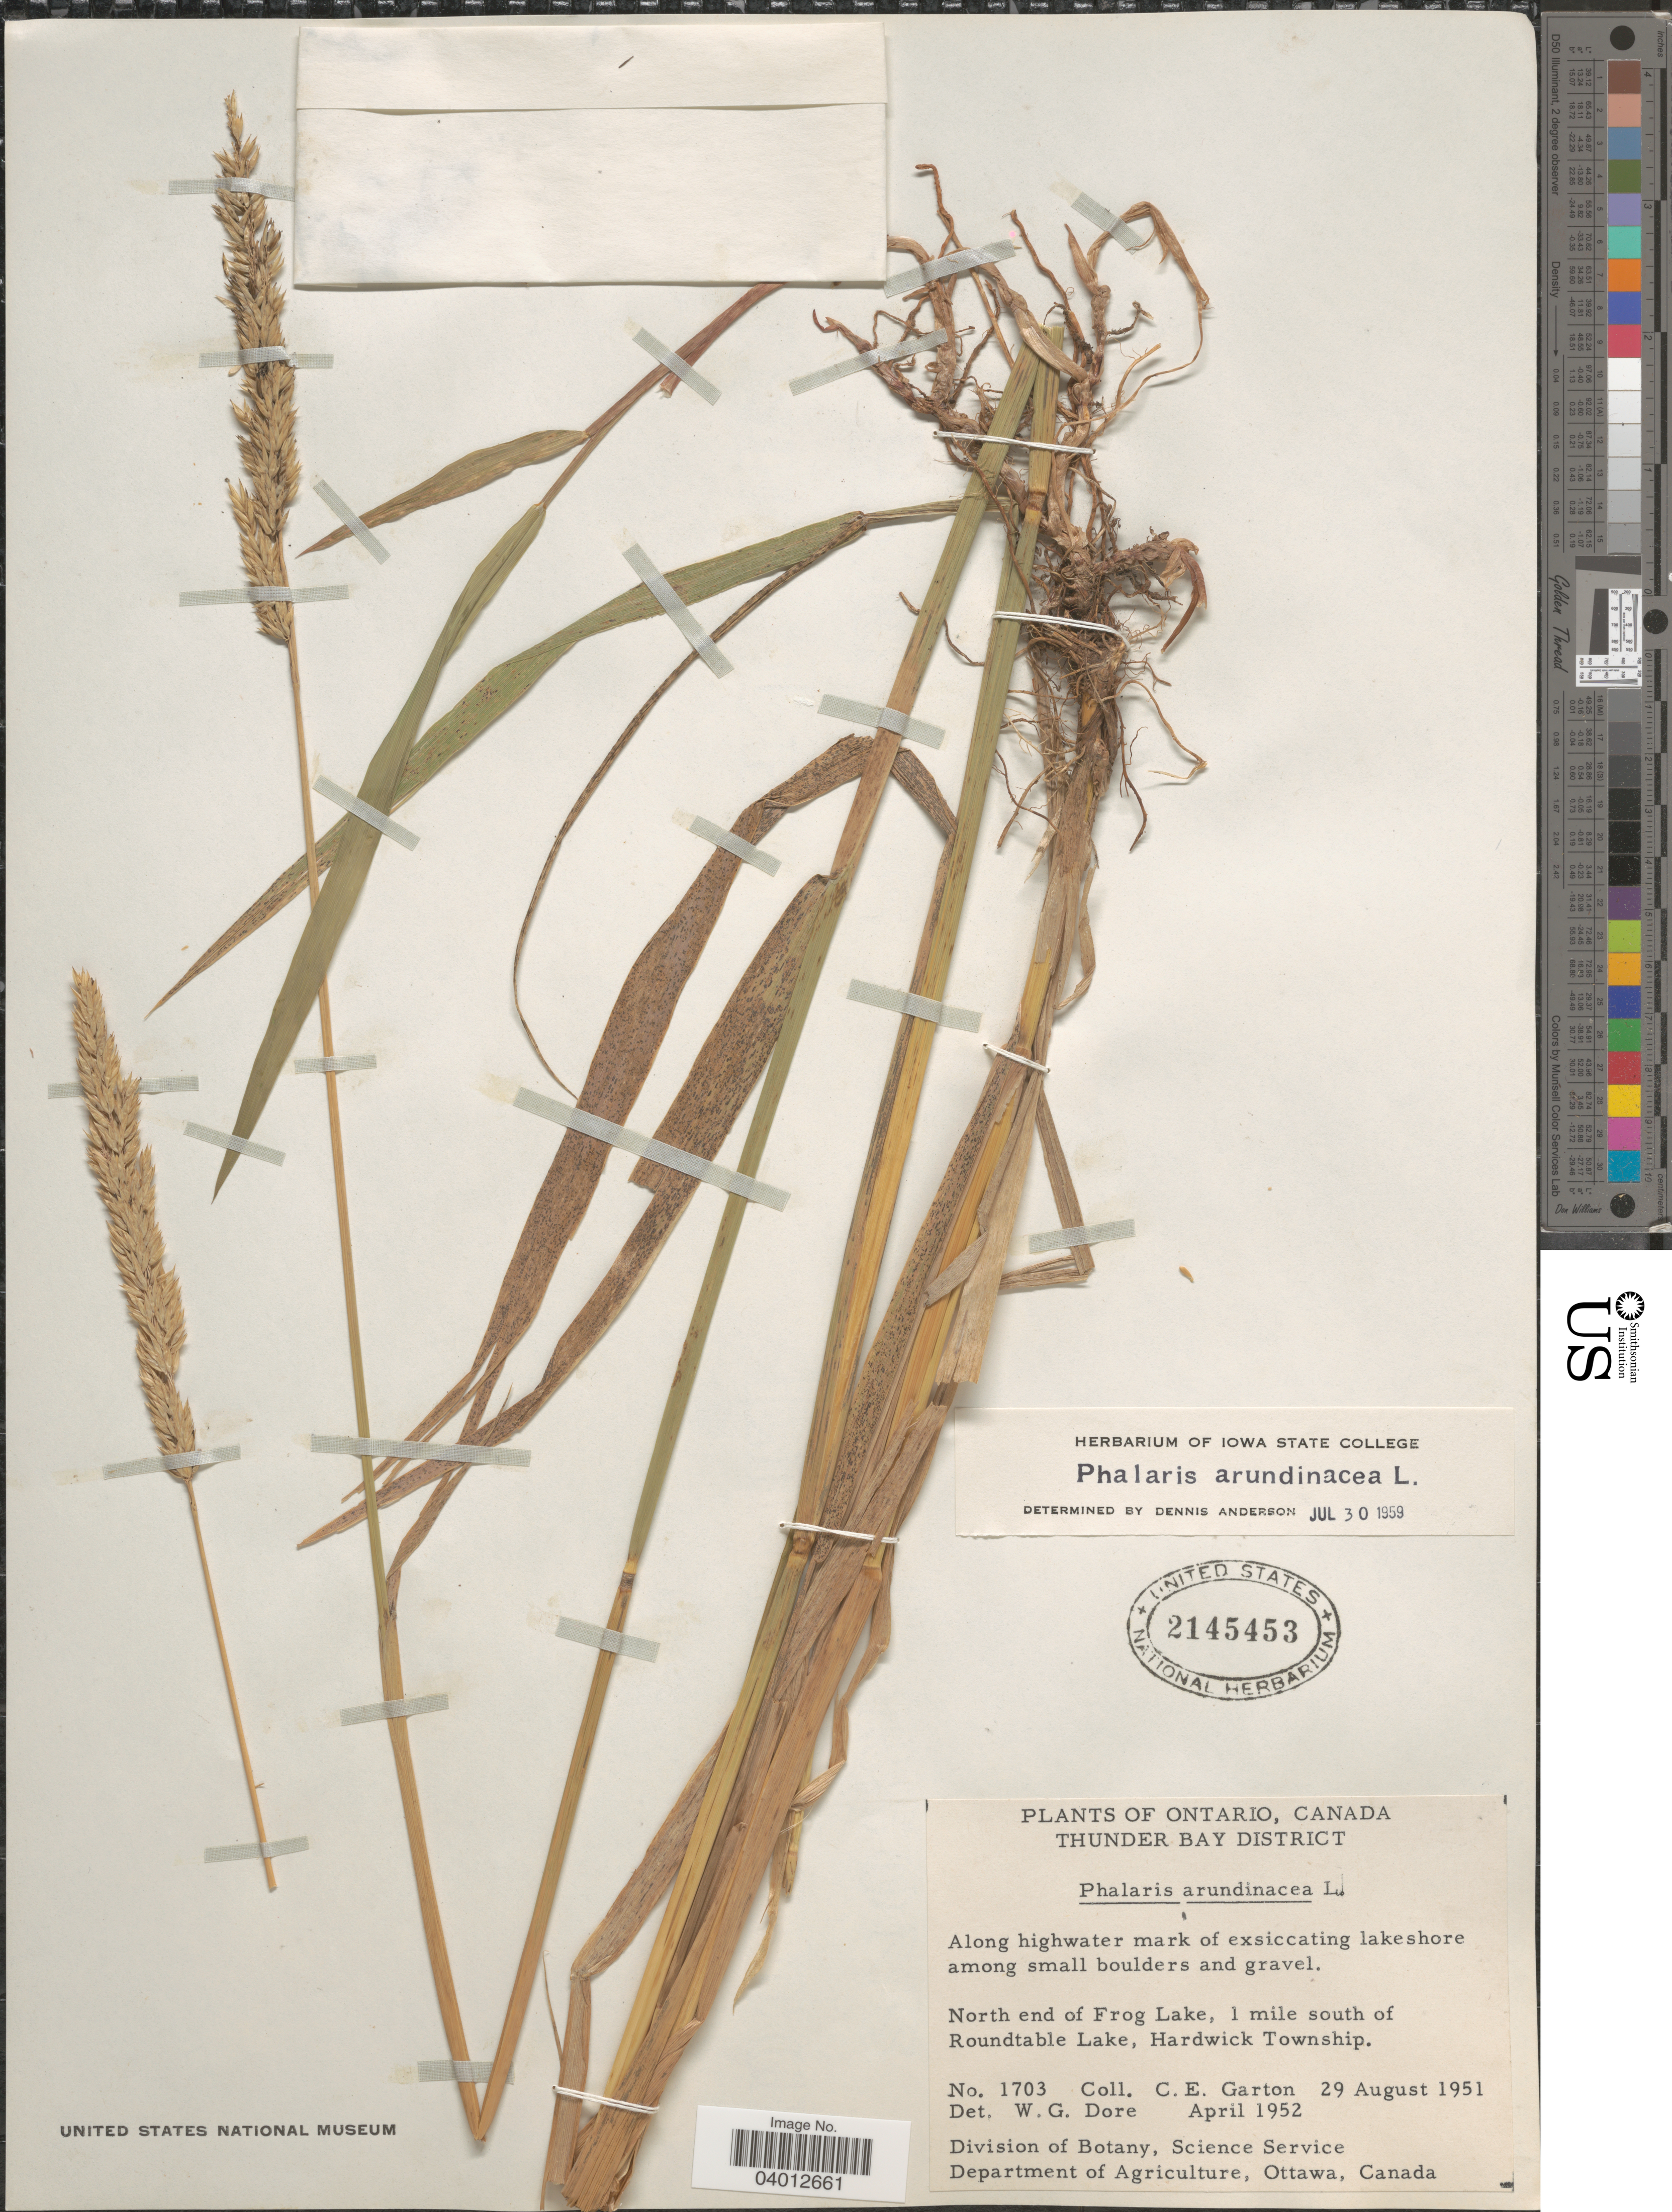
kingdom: Plantae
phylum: Tracheophyta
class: Liliopsida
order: Poales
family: Poaceae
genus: Phalaris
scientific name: Phalaris arundinacea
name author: L.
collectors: C. E. Garton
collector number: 1703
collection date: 1951-08-29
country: Canada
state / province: Ontario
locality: Thunder Bay District. North end of Frog Lake, 1 mile south of Roundtable Lake, Hardwick Township.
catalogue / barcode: US 2145453